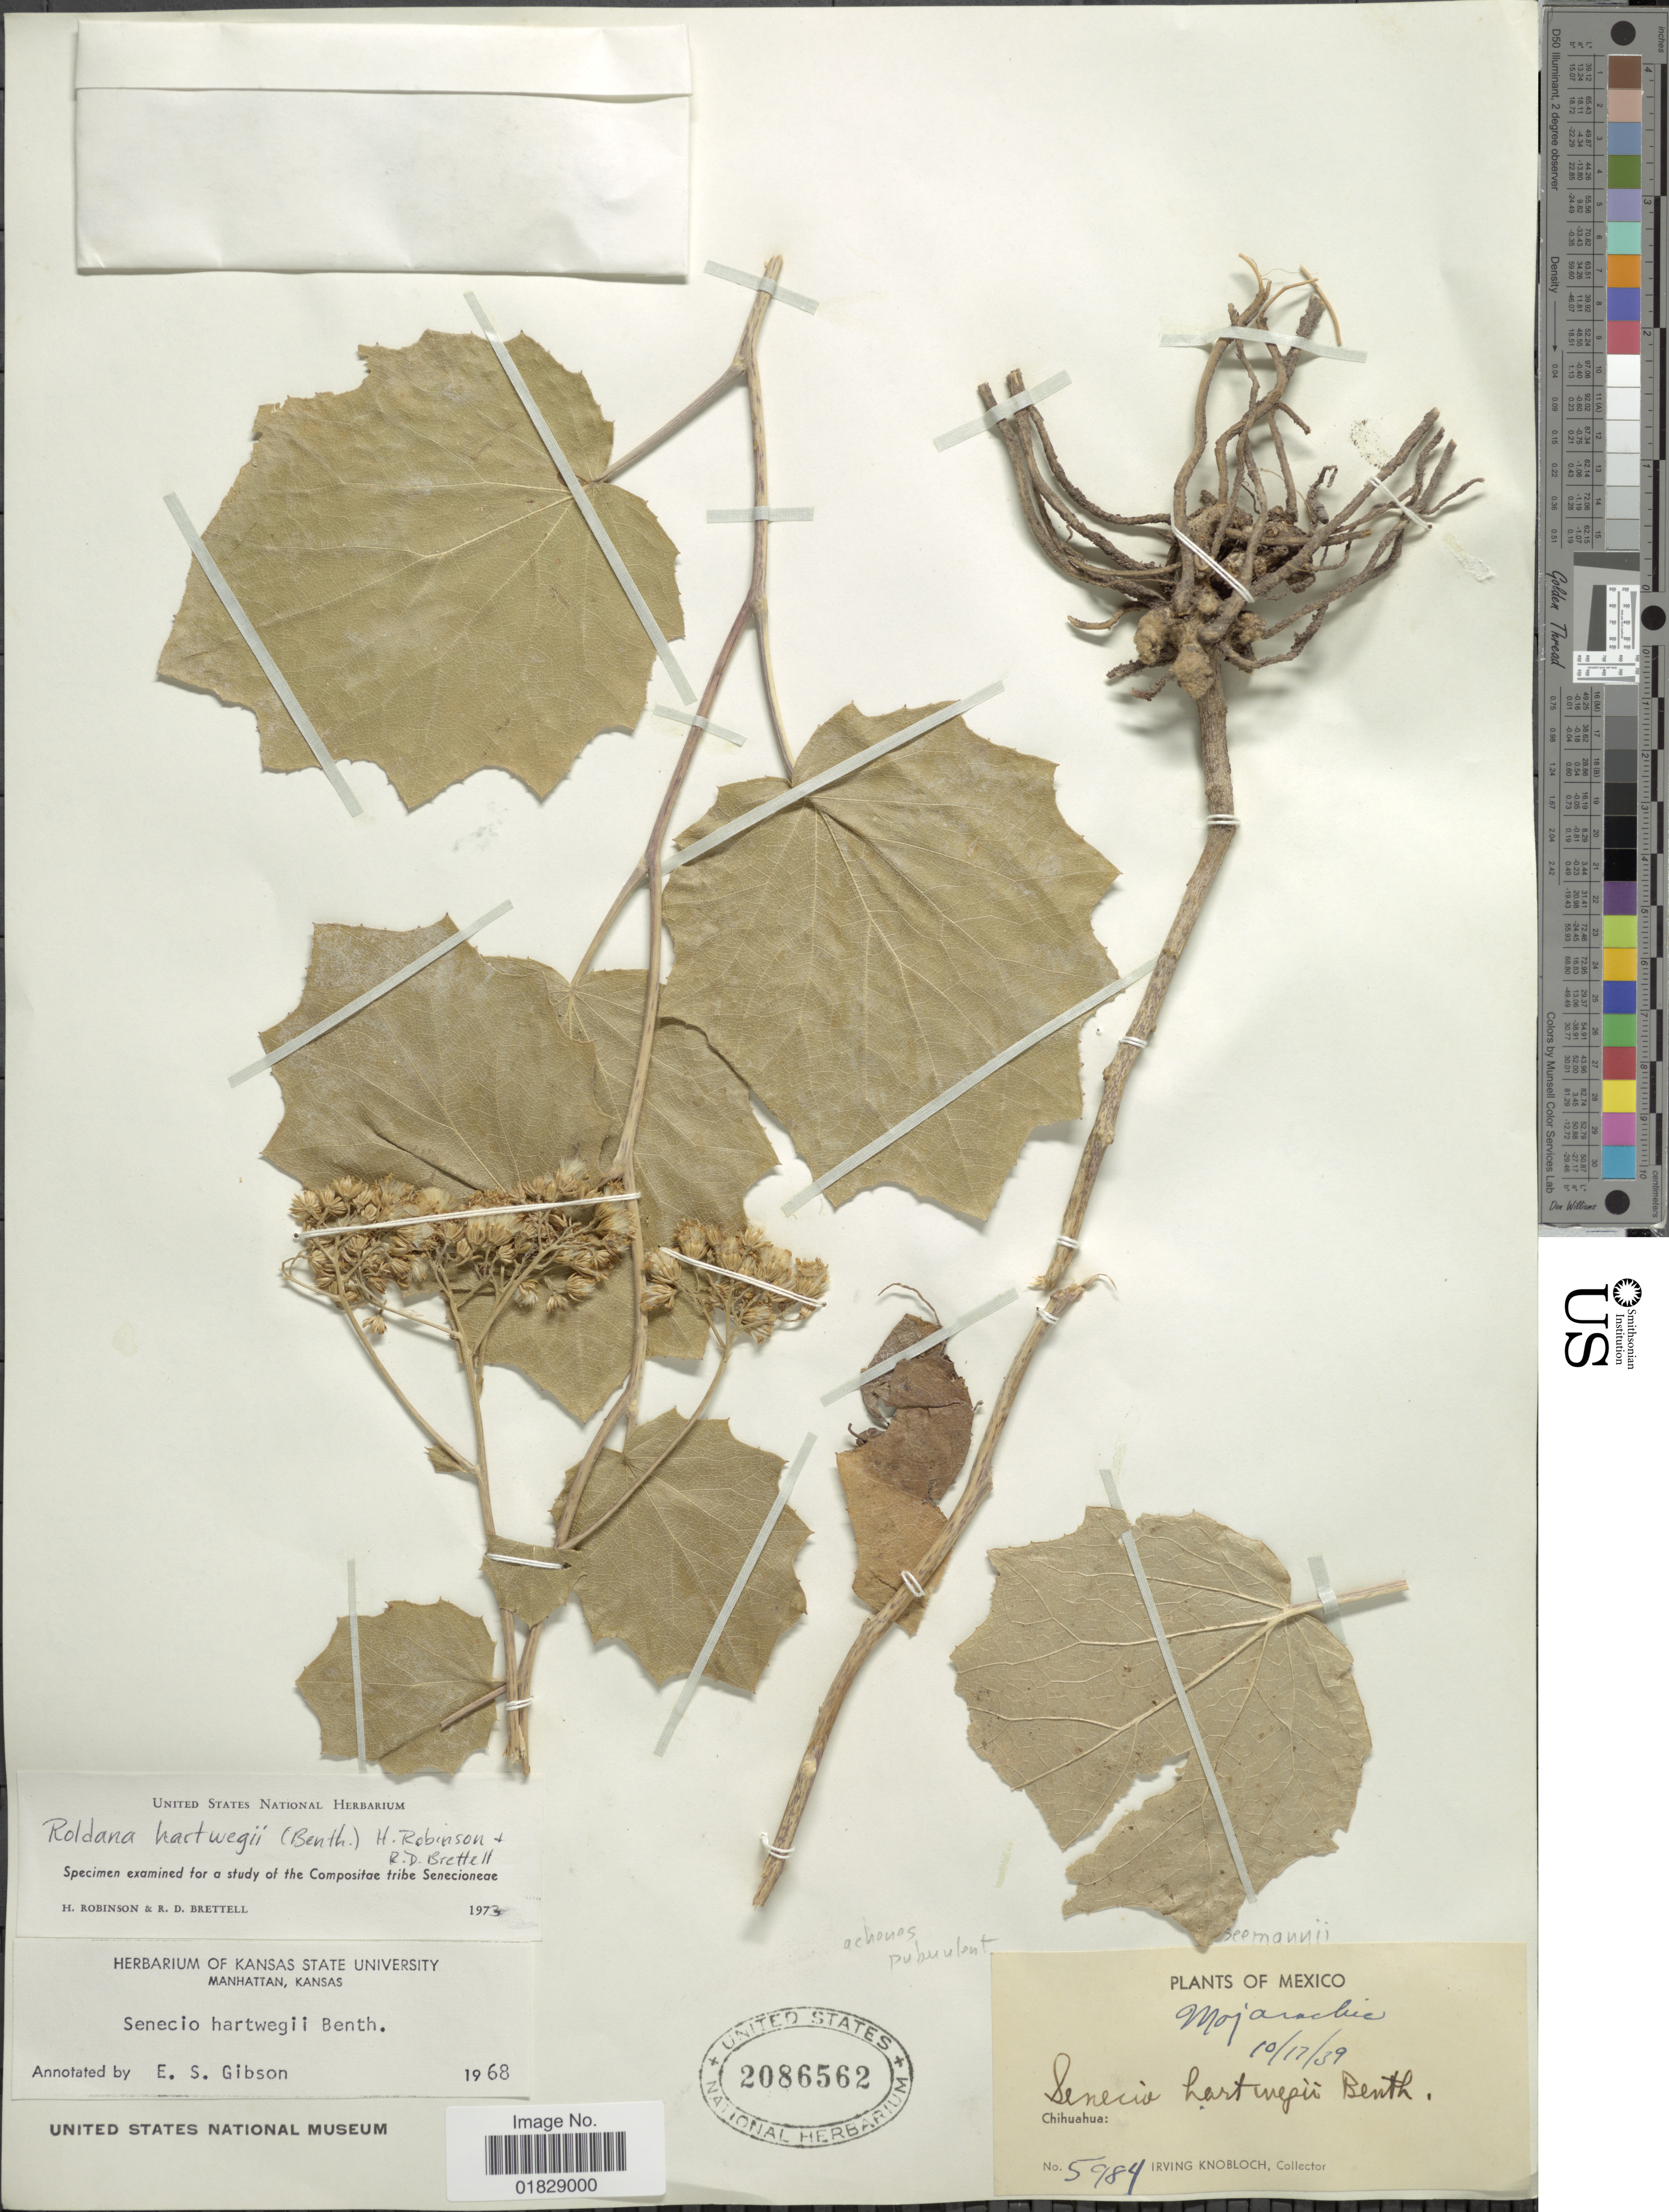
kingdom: Plantae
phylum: Tracheophyta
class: Magnoliopsida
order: Asterales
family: Asteraceae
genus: Roldana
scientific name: Roldana hartwegii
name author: (Benth.) H. Rob. & Brettell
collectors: I. W. Knobloch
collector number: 5984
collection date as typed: Transcribed d/m/y: 17/10/39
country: Mexico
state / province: Chihuahua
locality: Mojarachie. Chihuahua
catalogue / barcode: US 2086562